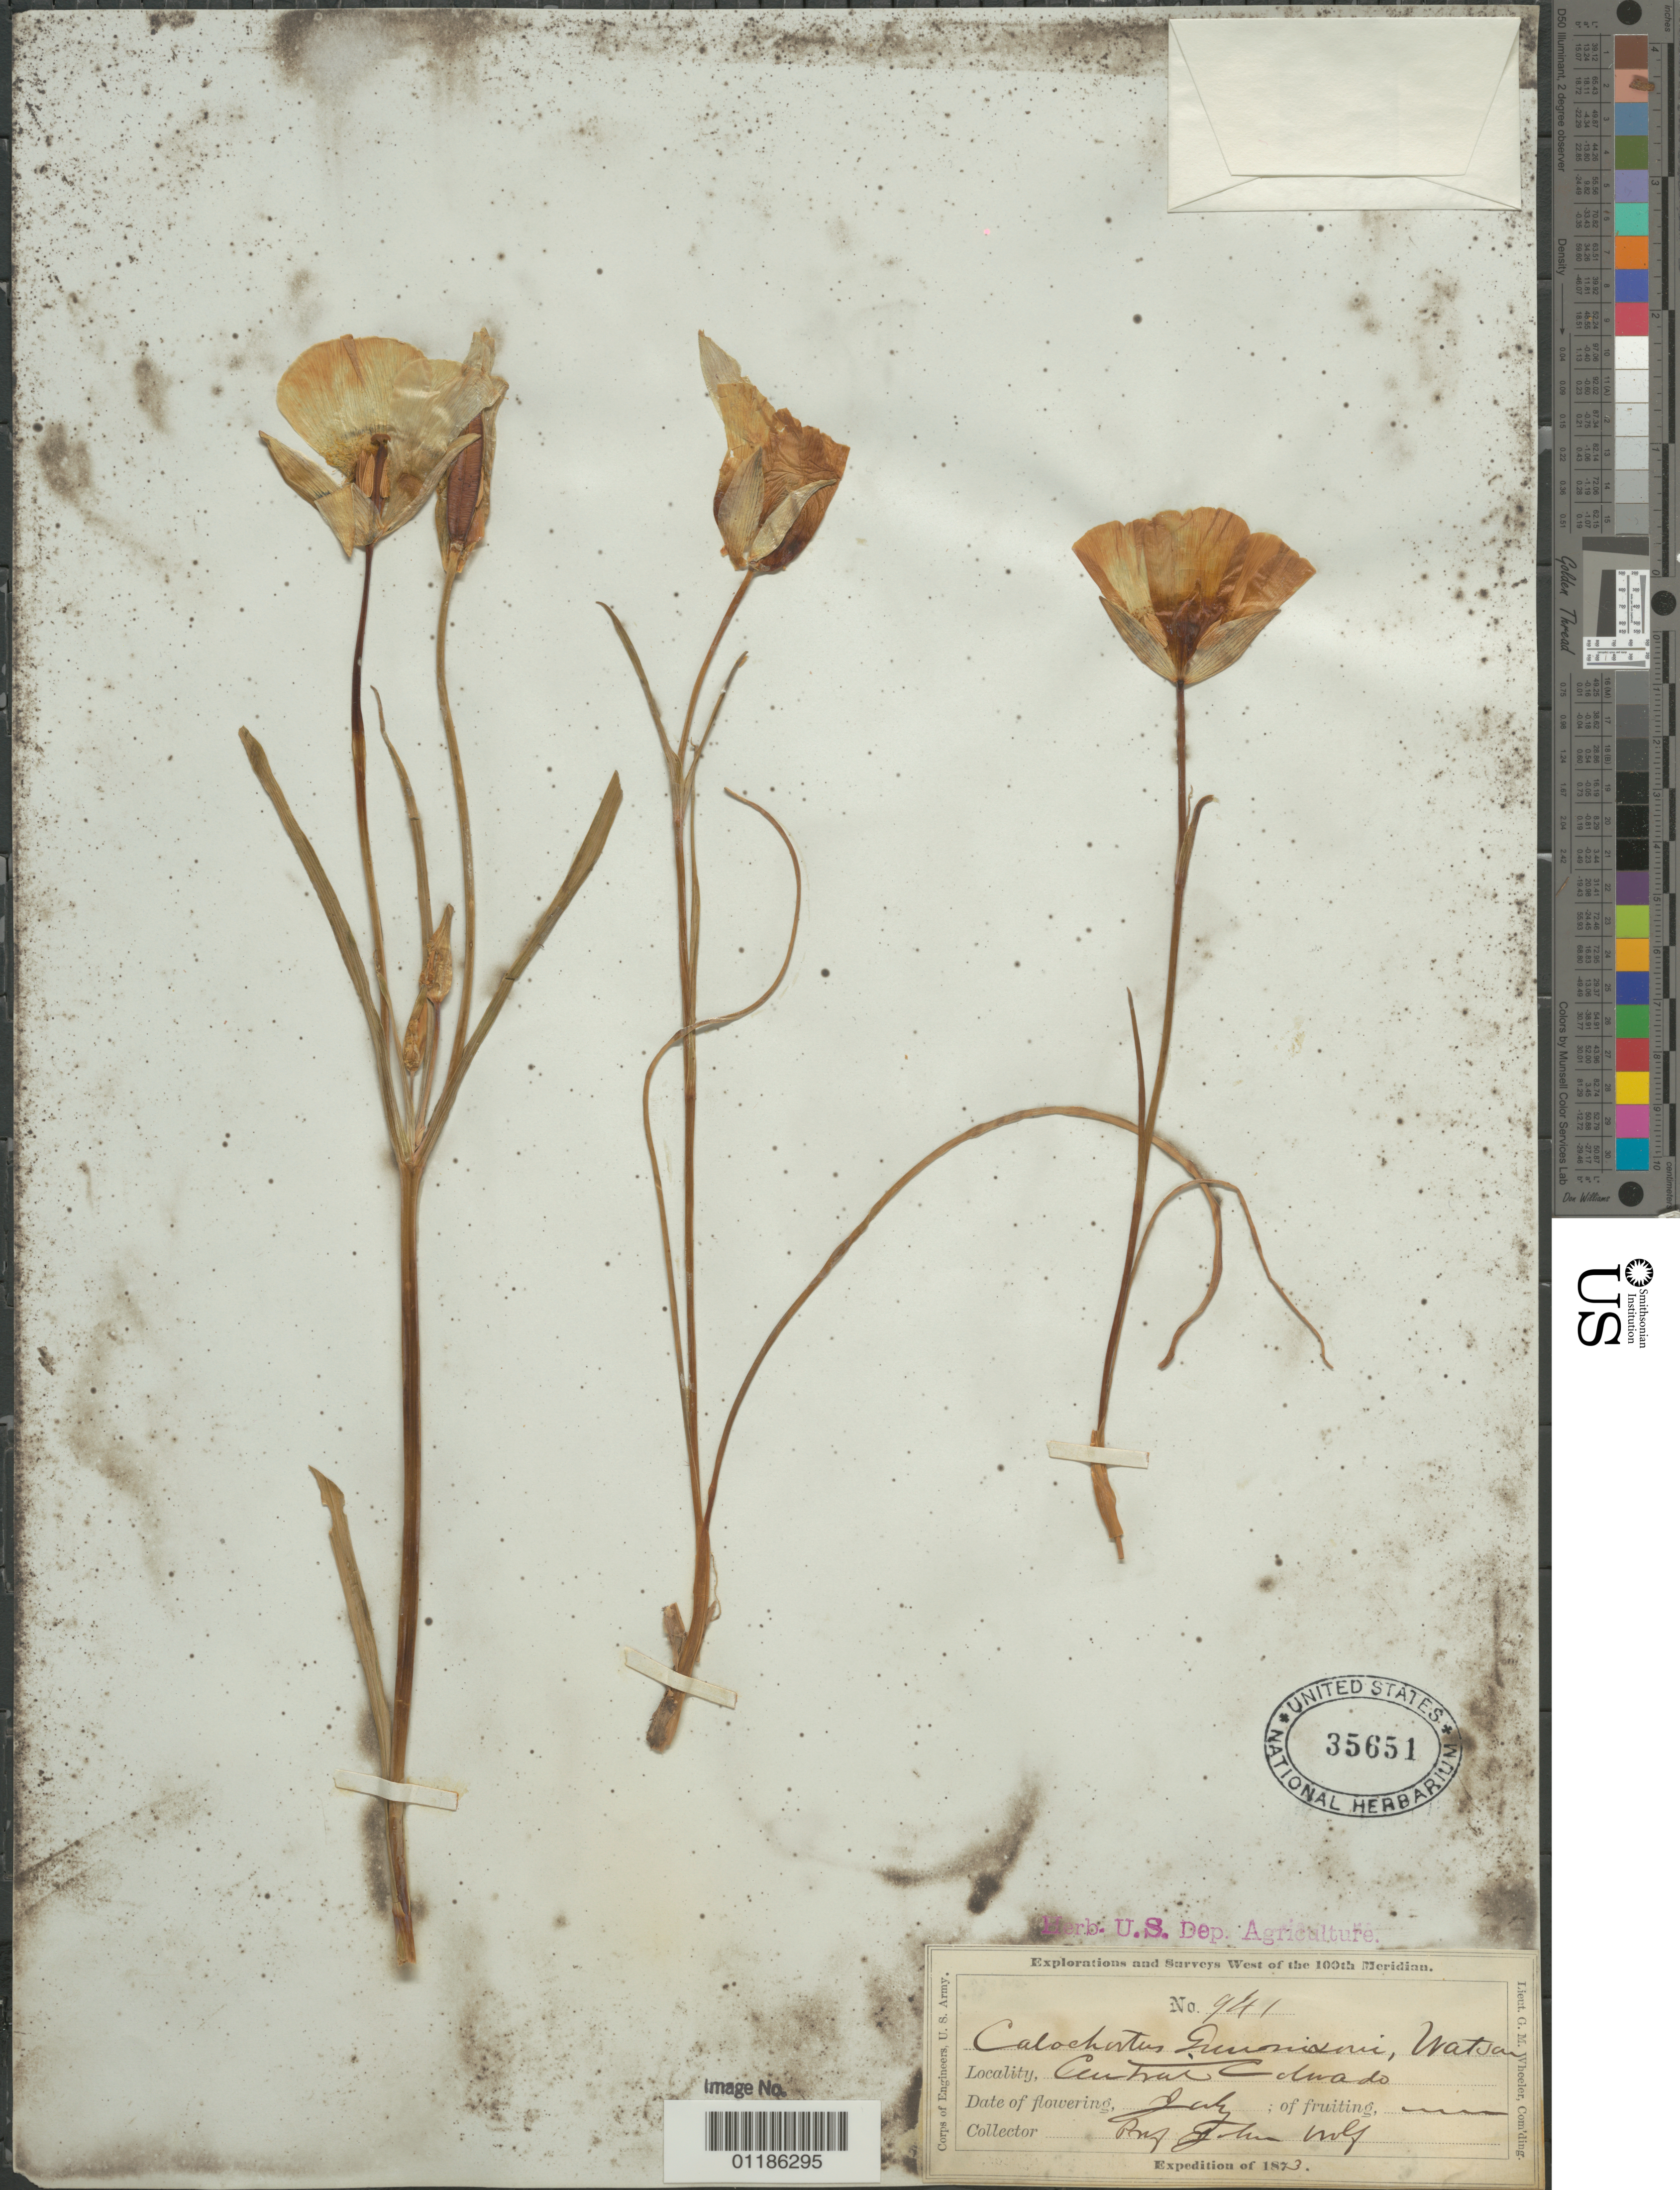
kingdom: Plantae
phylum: Tracheophyta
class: Liliopsida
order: Liliales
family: Liliaceae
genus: Calochortus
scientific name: Calochortus gunnisonii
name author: S. Watson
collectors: J. Wolf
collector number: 941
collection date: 1873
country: United States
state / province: Colorado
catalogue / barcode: US 35651